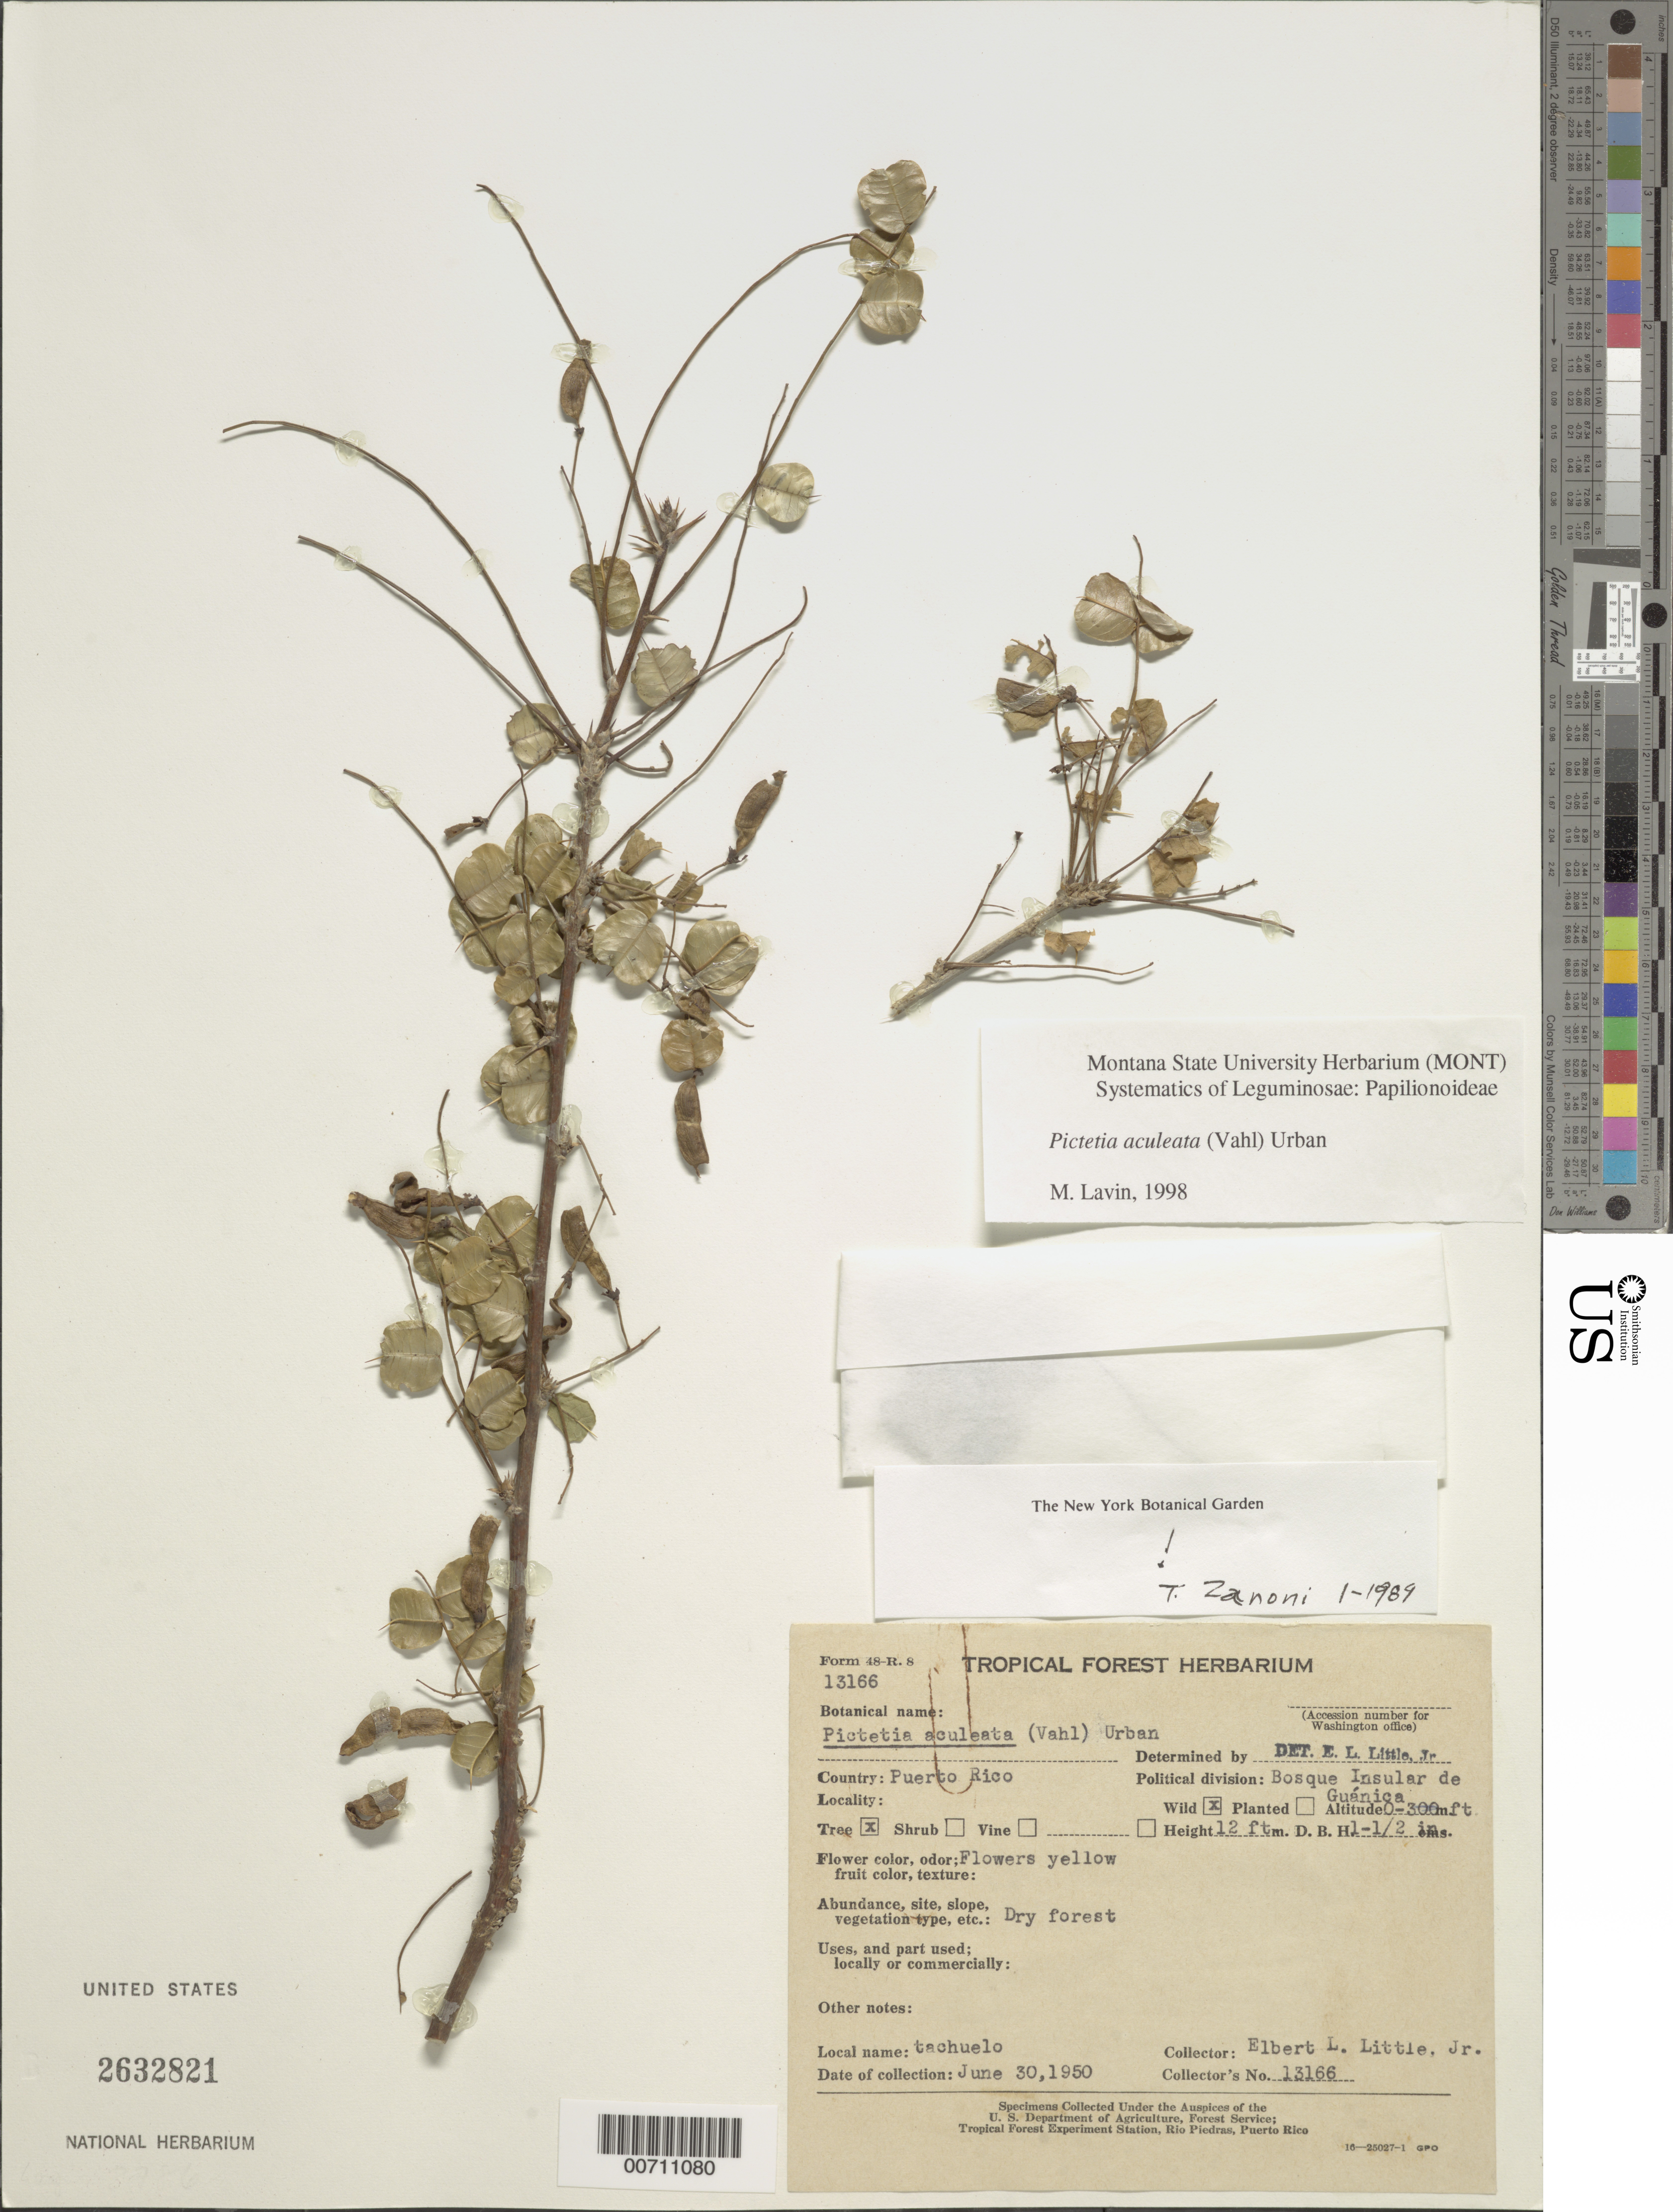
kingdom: Plantae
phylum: Tracheophyta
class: Magnoliopsida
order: Fabales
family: Fabaceae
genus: Pictetia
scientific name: Pictetia aculeata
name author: (Vahl) Urb.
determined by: Little, Elbert L., Jr., (FSSR), United States Department of Agriculture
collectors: E. L. Little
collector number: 13166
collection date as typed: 30 Jun 1950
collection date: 1950-06-30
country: Puerto Rico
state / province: Guanica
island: Greater Antilles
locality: Bosque Insular de Guanica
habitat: Dry forest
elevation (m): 0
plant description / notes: Common name: Tachuelo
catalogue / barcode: US 2632821